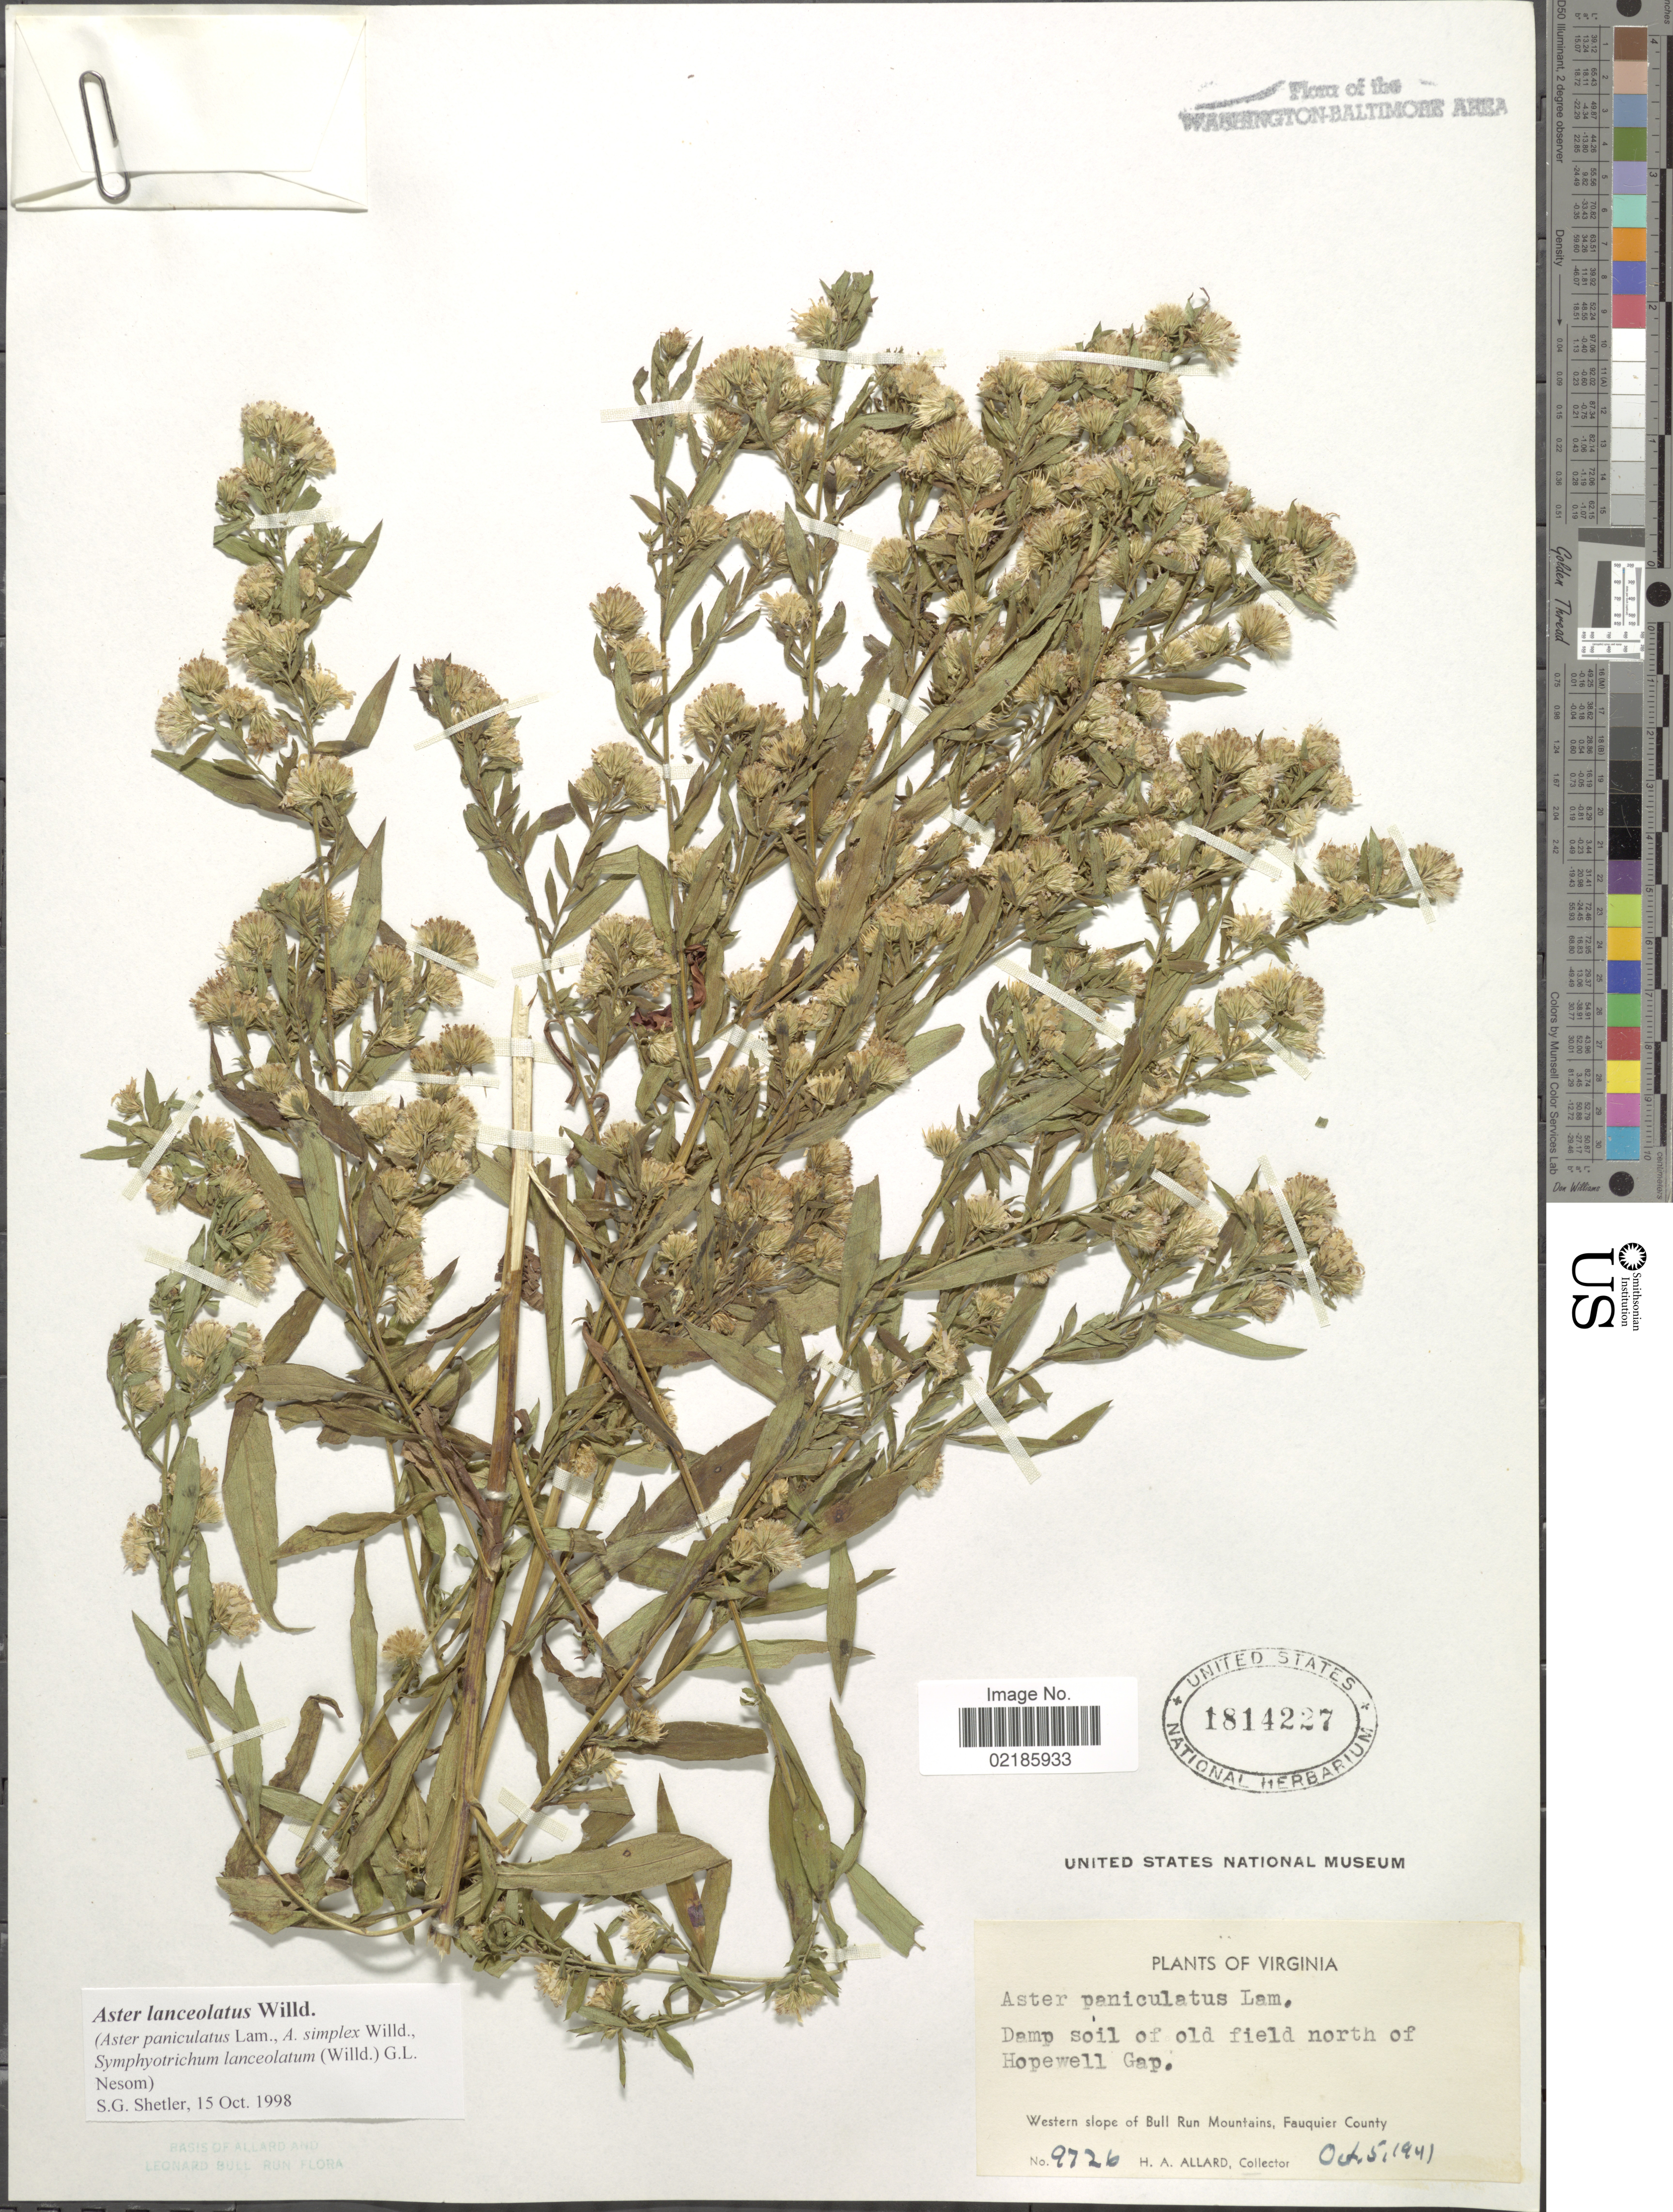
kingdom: Plantae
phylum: Tracheophyta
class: Magnoliopsida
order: Asterales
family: Asteraceae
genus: Aster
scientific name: Aster lanceolatus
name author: Willd.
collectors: H. A. Allard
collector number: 9726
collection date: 1941-10-05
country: United States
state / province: Virginia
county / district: Fauquier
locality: Damp soil of field north of Hopewell Gap. Western slope of Bull Run Mountains, Fauquier County.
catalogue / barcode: US 1814227